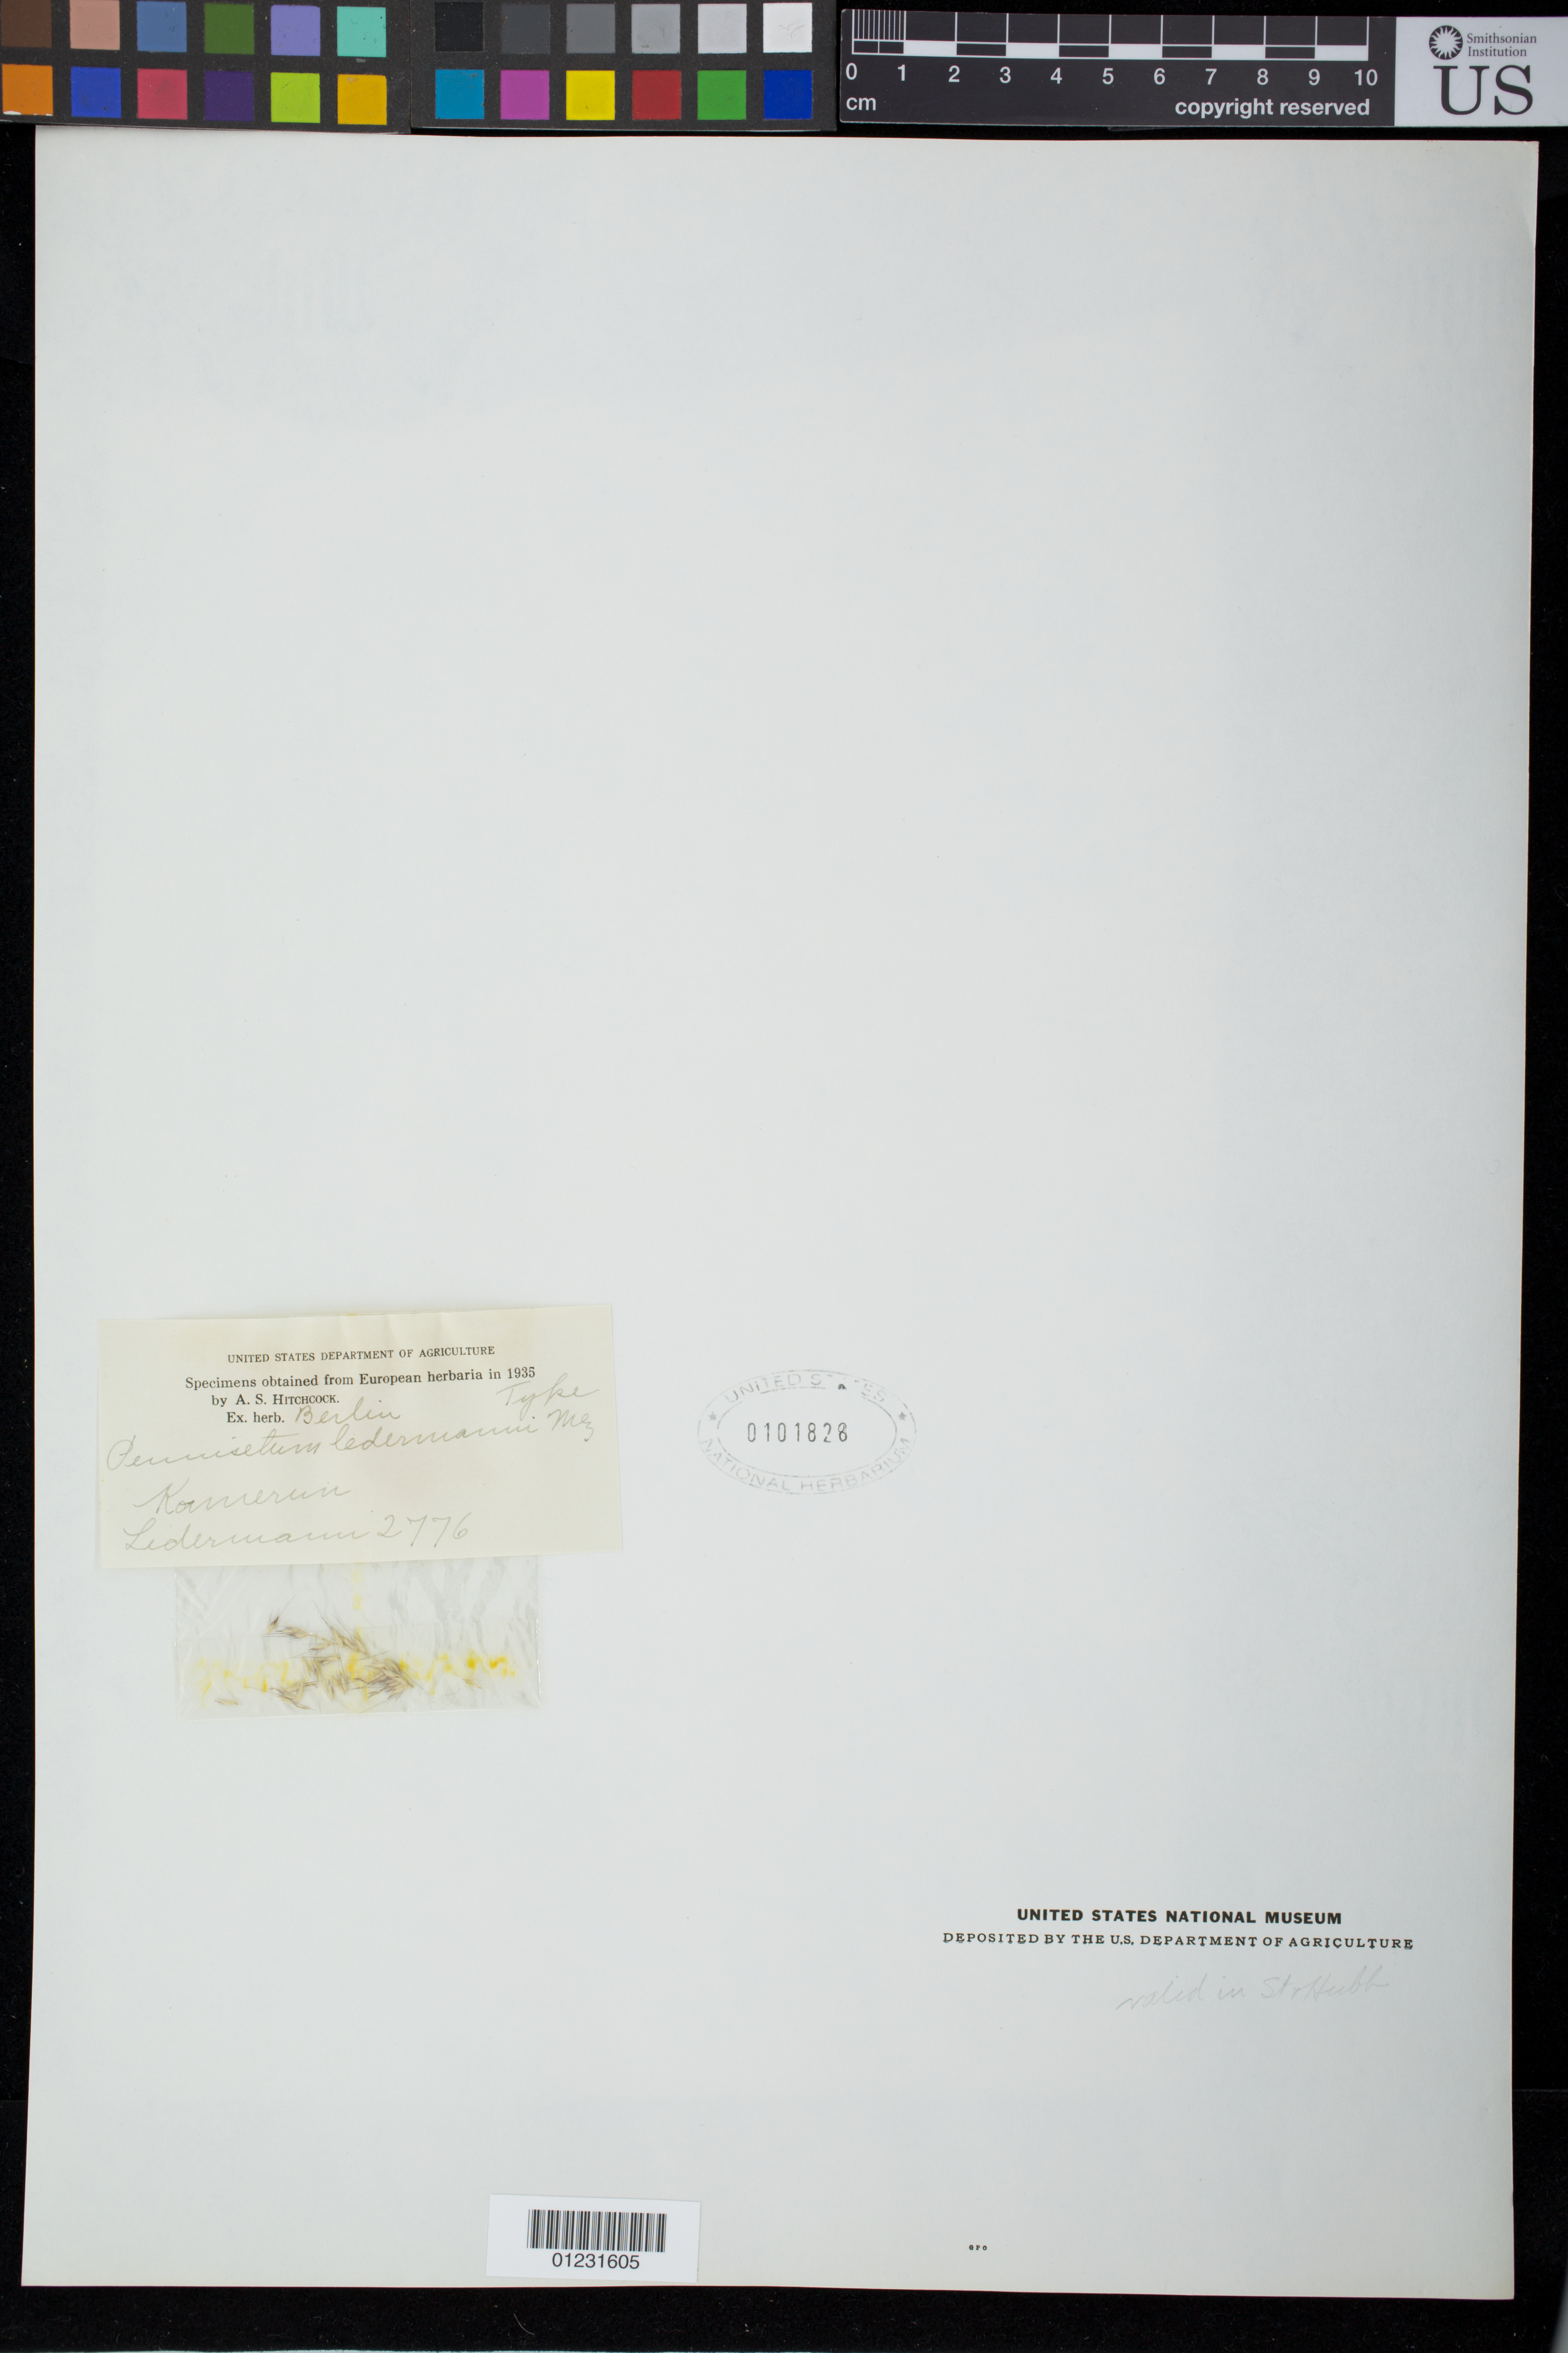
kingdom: Plantae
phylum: Tracheophyta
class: Liliopsida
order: Poales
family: Poaceae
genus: Pennisetum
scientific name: Pennisetum ledermannii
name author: Mez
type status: Type Collection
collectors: -. Ledermann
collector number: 2776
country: Cameroon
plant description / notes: Fragmentary material of type specimen ex herb. Berlin.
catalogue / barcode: US 101828